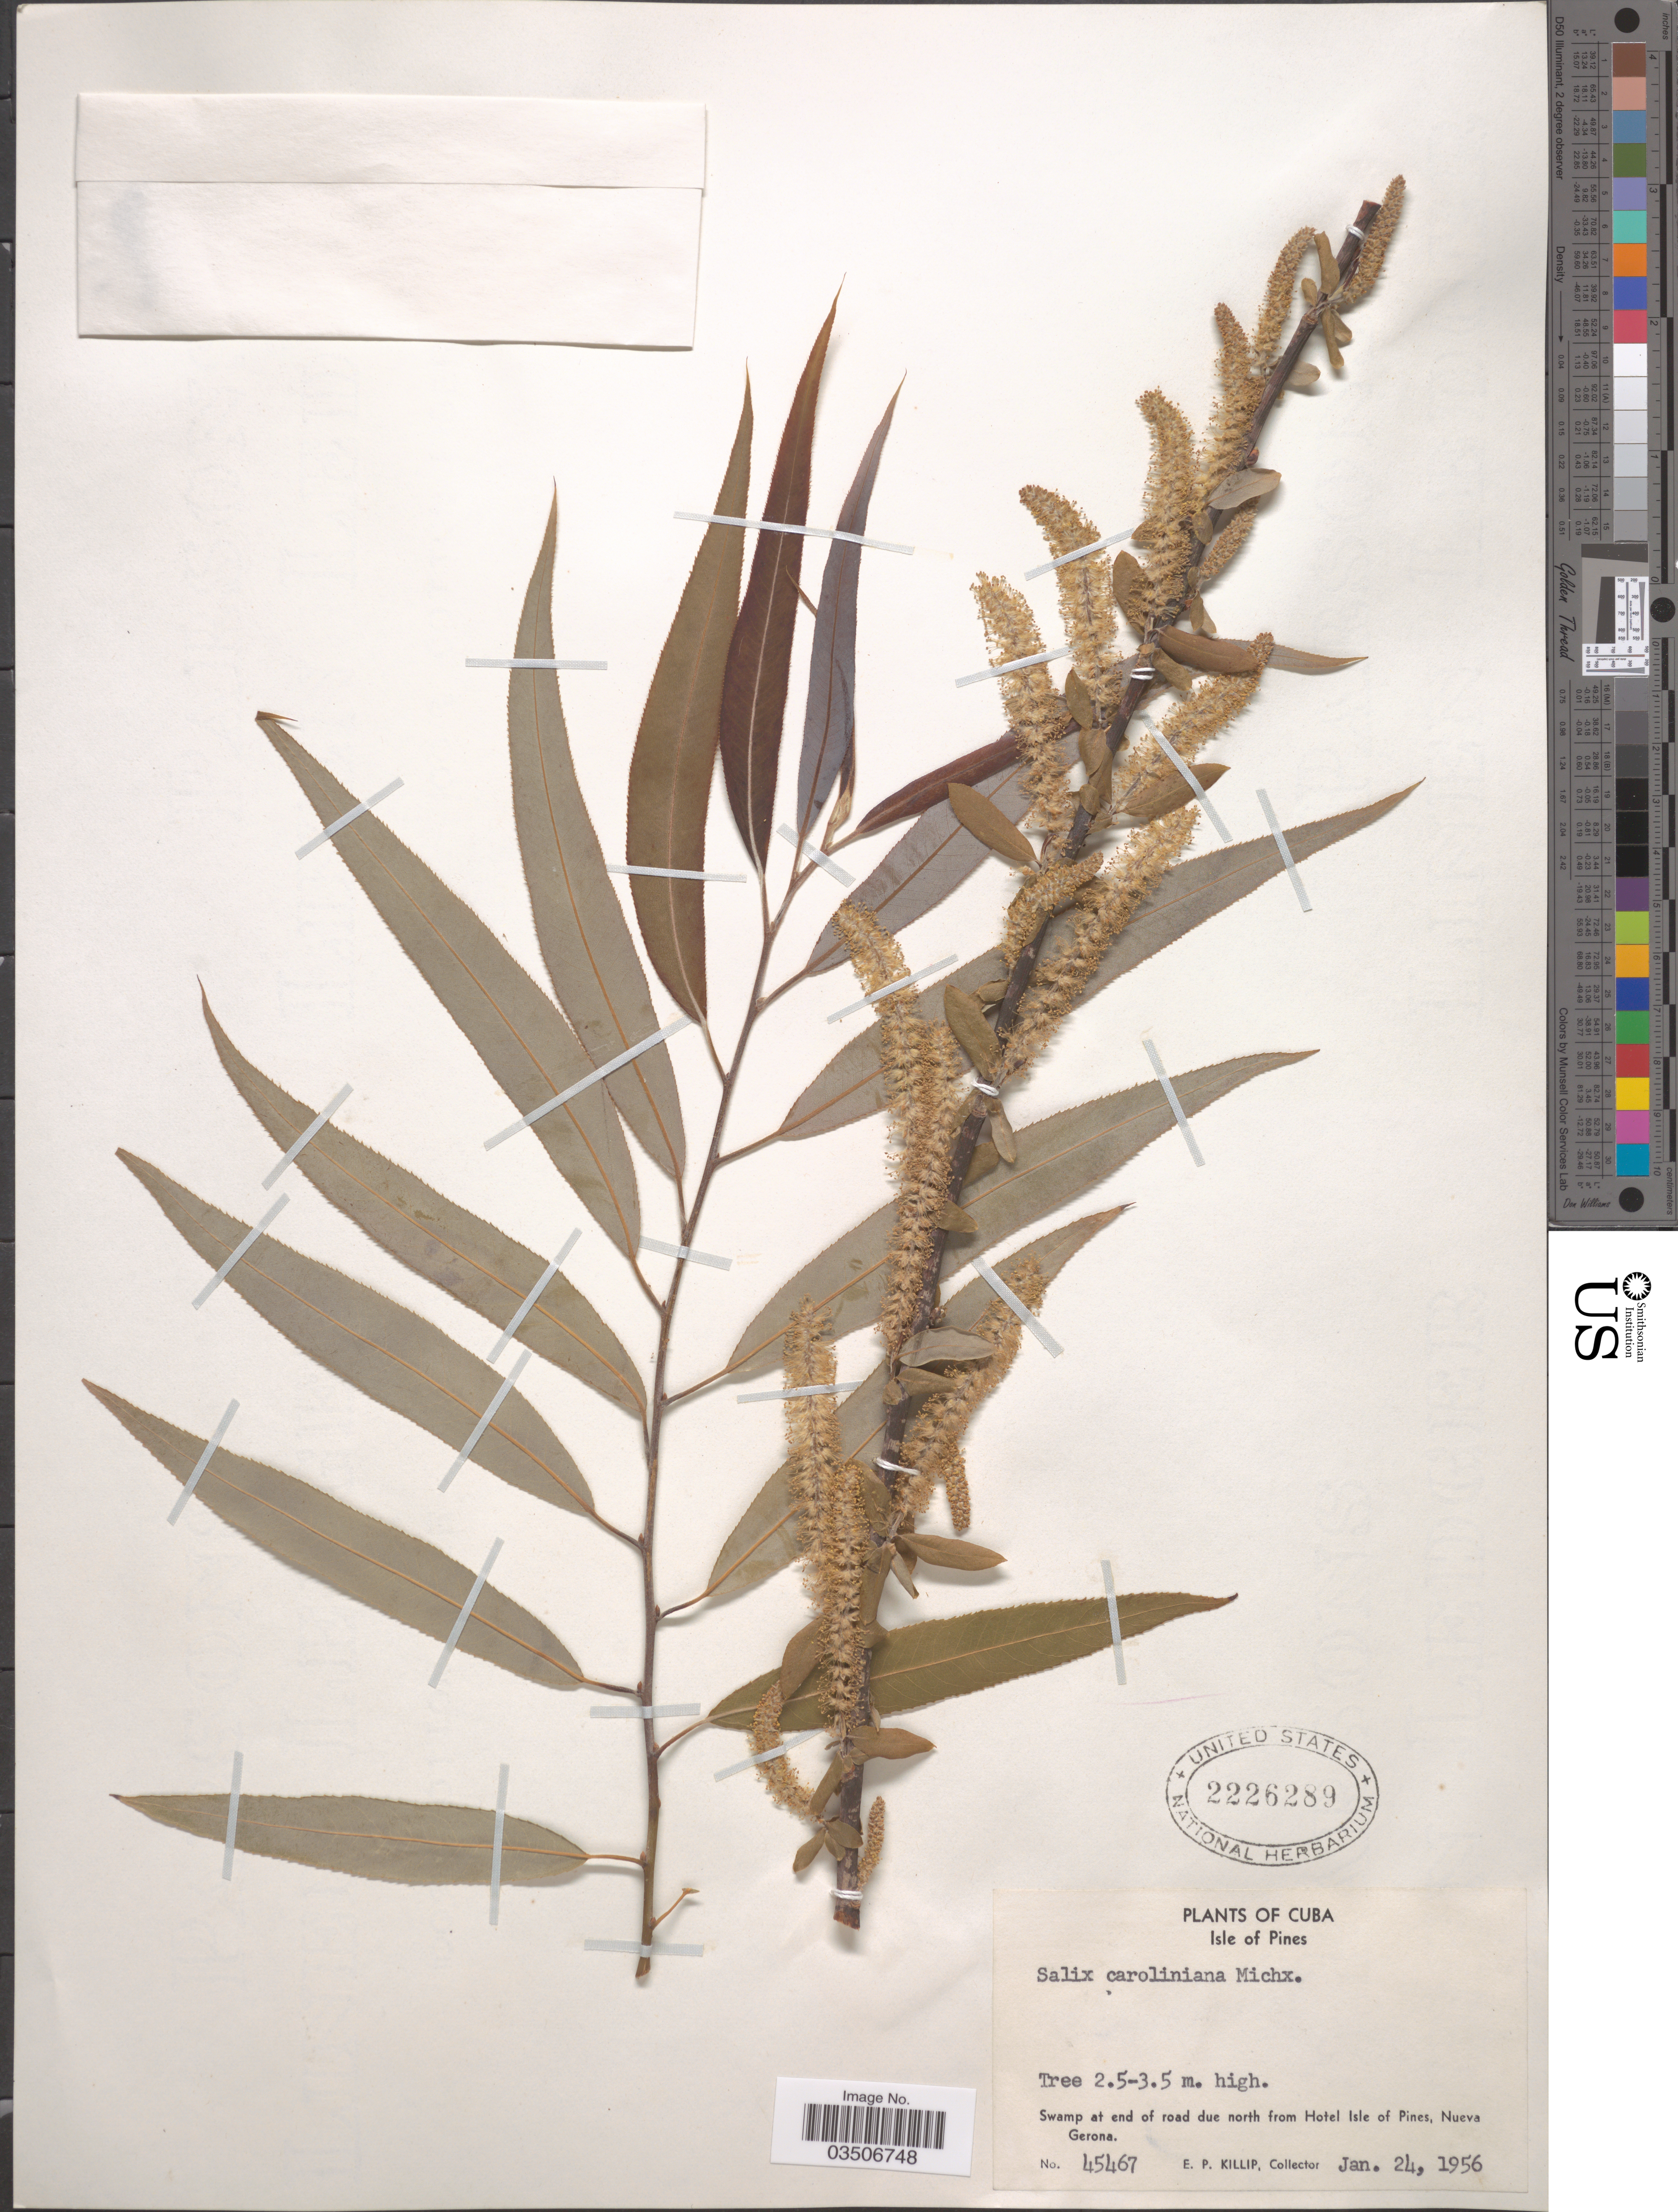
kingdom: Plantae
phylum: Tracheophyta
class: Magnoliopsida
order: Malpighiales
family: Salicaceae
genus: Salix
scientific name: Salix caroliniana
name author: Michx.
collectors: E. P. Killip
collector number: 45467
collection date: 1956-01-24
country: Cuba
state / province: Isla de la Juventud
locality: Isle of Pines. Swamp at end of road due north from Hotel Isle of Pines, Nueva Gerona.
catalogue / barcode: US 2226289